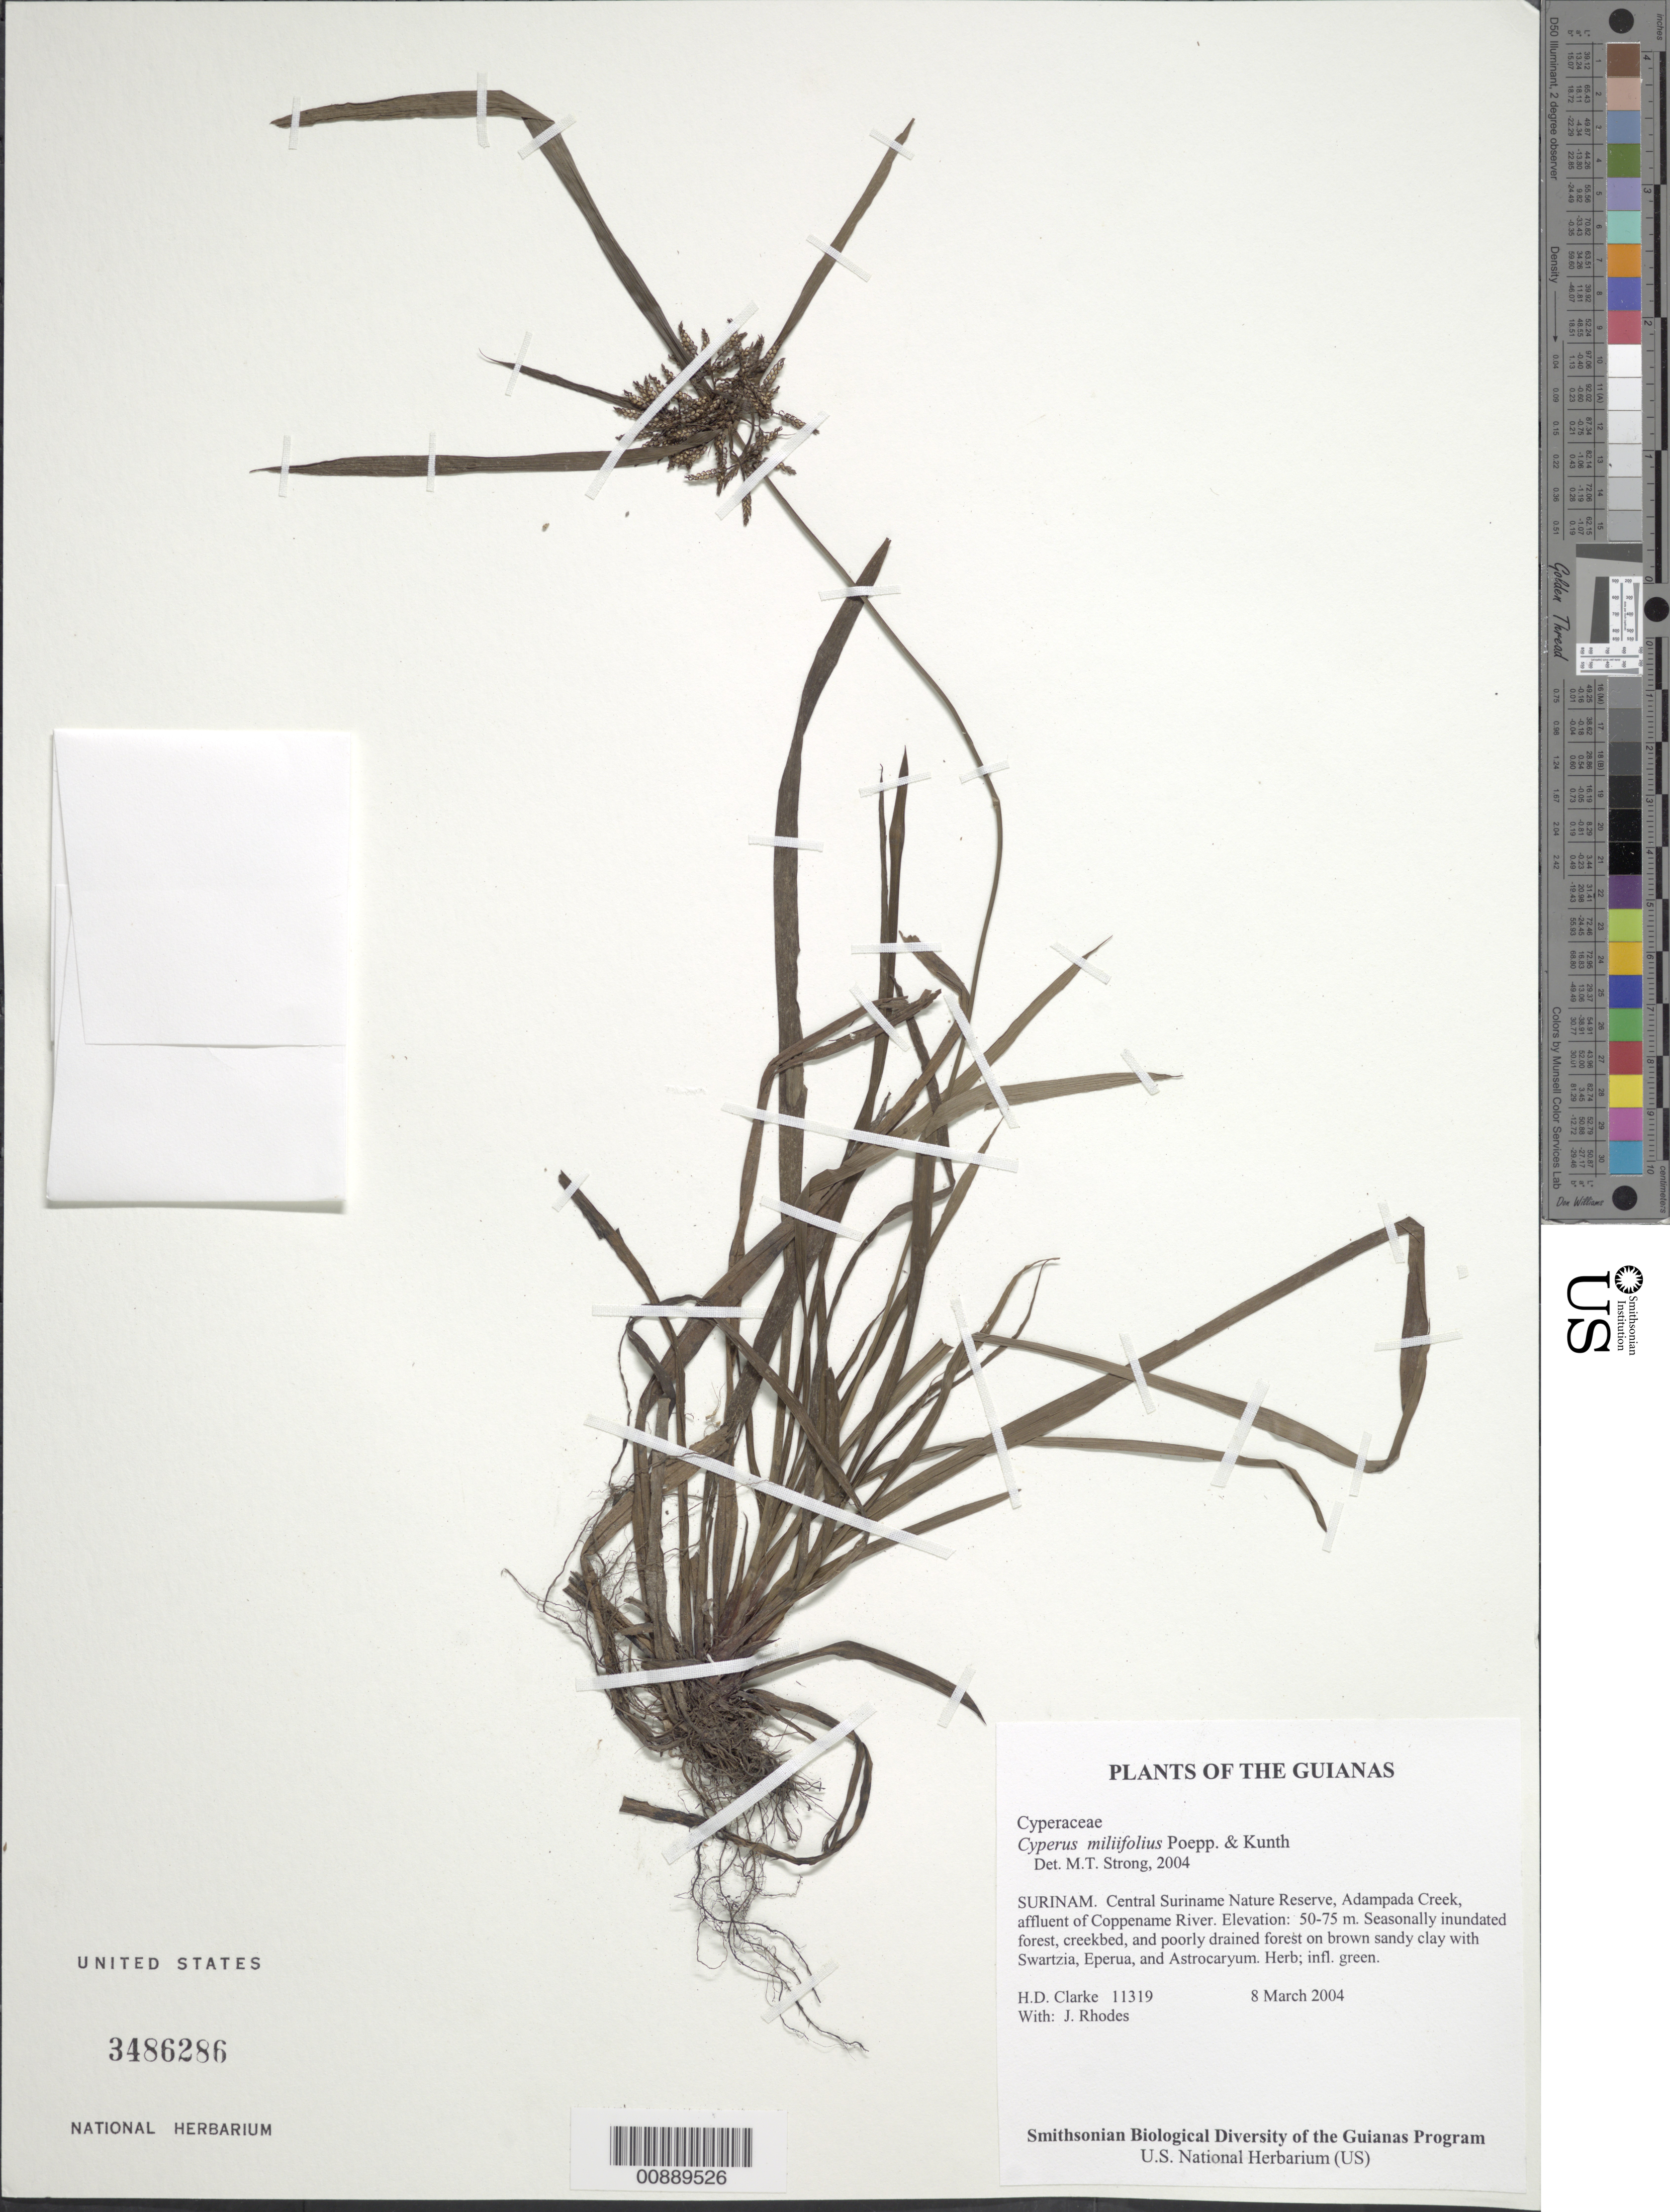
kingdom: Plantae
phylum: Tracheophyta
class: Liliopsida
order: Poales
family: Cyperaceae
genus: Cyperus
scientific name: Cyperus lacustris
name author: Schrad. ex Nees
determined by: Strong, Mark T., (BOT), Smithsonian Institution - National Museum of Natural History (UNITED STATES)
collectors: H. D. Clarke & J. Rhodes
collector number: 11319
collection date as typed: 8 March 2004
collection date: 2004-03-08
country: Suriname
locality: Central Suriname Nature Reserve, Adampada Creek, affluent of Coppename River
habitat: Seasonally inundated forest, creekbed, and poorly drained forest on brown sandy clay with Swartzia, Eperua, and Astrocaryum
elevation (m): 50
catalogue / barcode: US 3486286